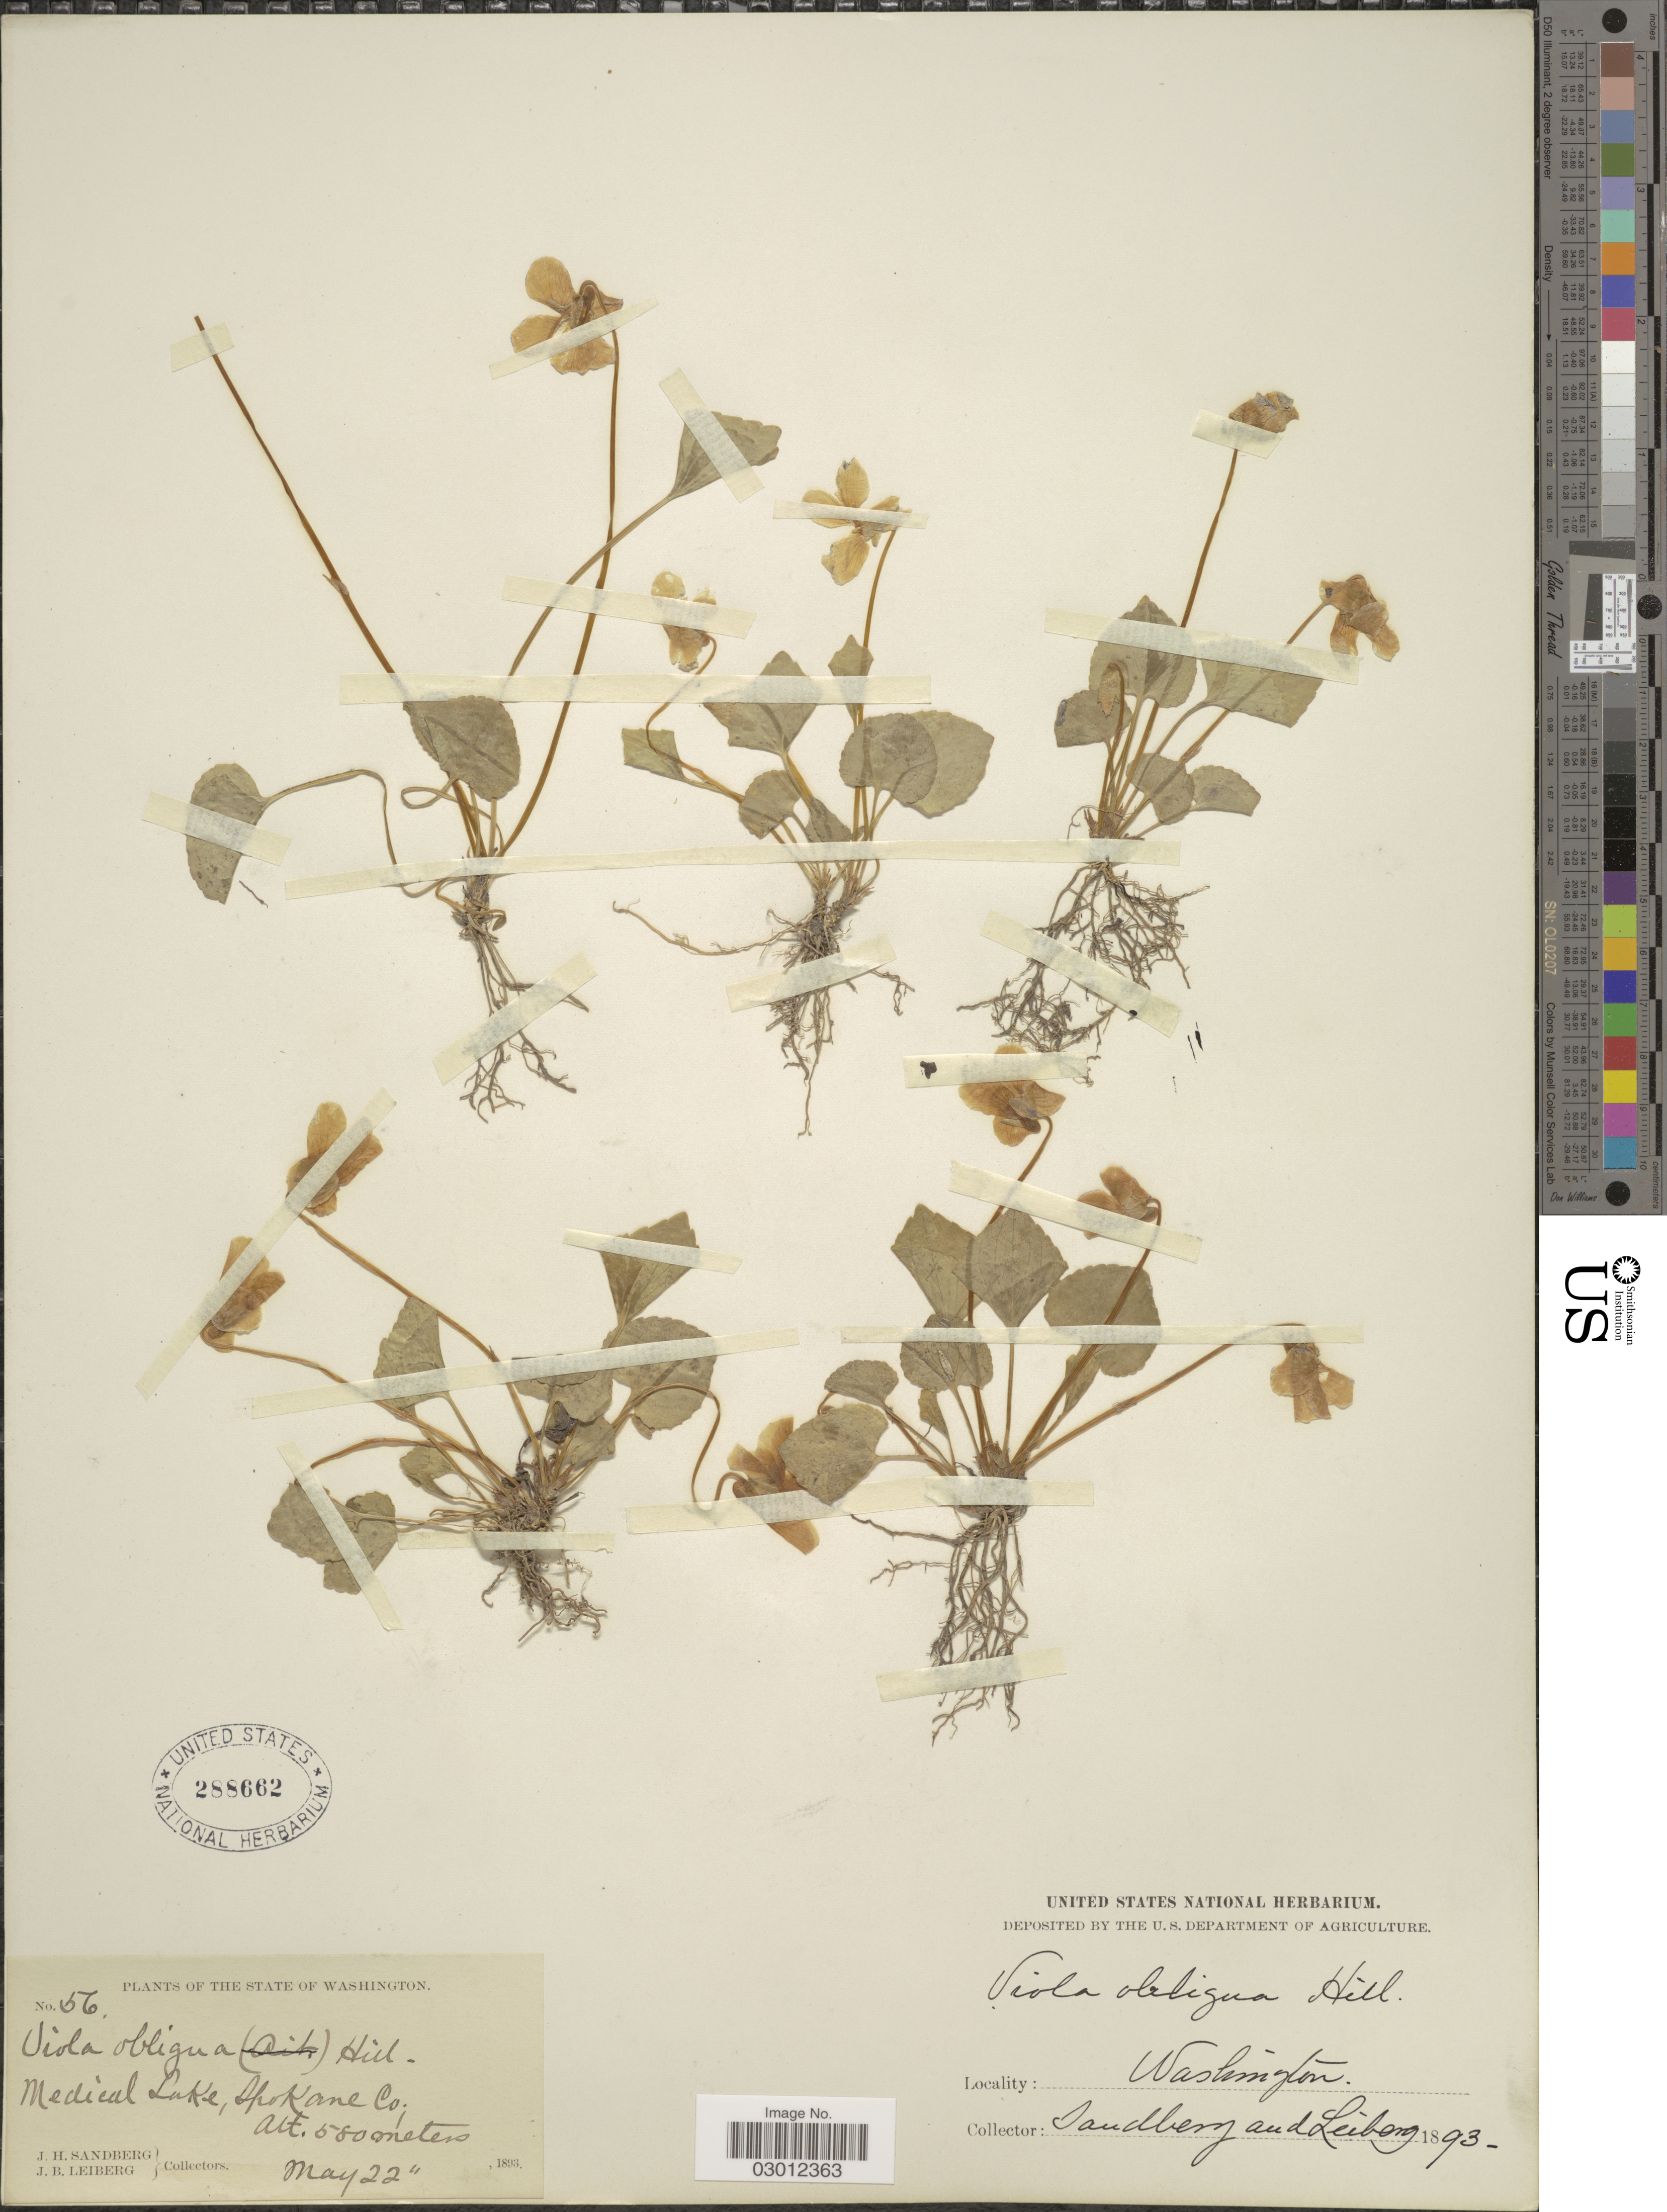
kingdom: Plantae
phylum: Tracheophyta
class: Magnoliopsida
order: Malpighiales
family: Violaceae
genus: Viola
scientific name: Viola nephrophylla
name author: Greene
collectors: J. Sanberg & J. B. Leiberg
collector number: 56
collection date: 1893-05-22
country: United States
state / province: Washington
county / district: Spokane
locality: Medical Lake, Spokane Co.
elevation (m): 580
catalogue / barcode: US 288662